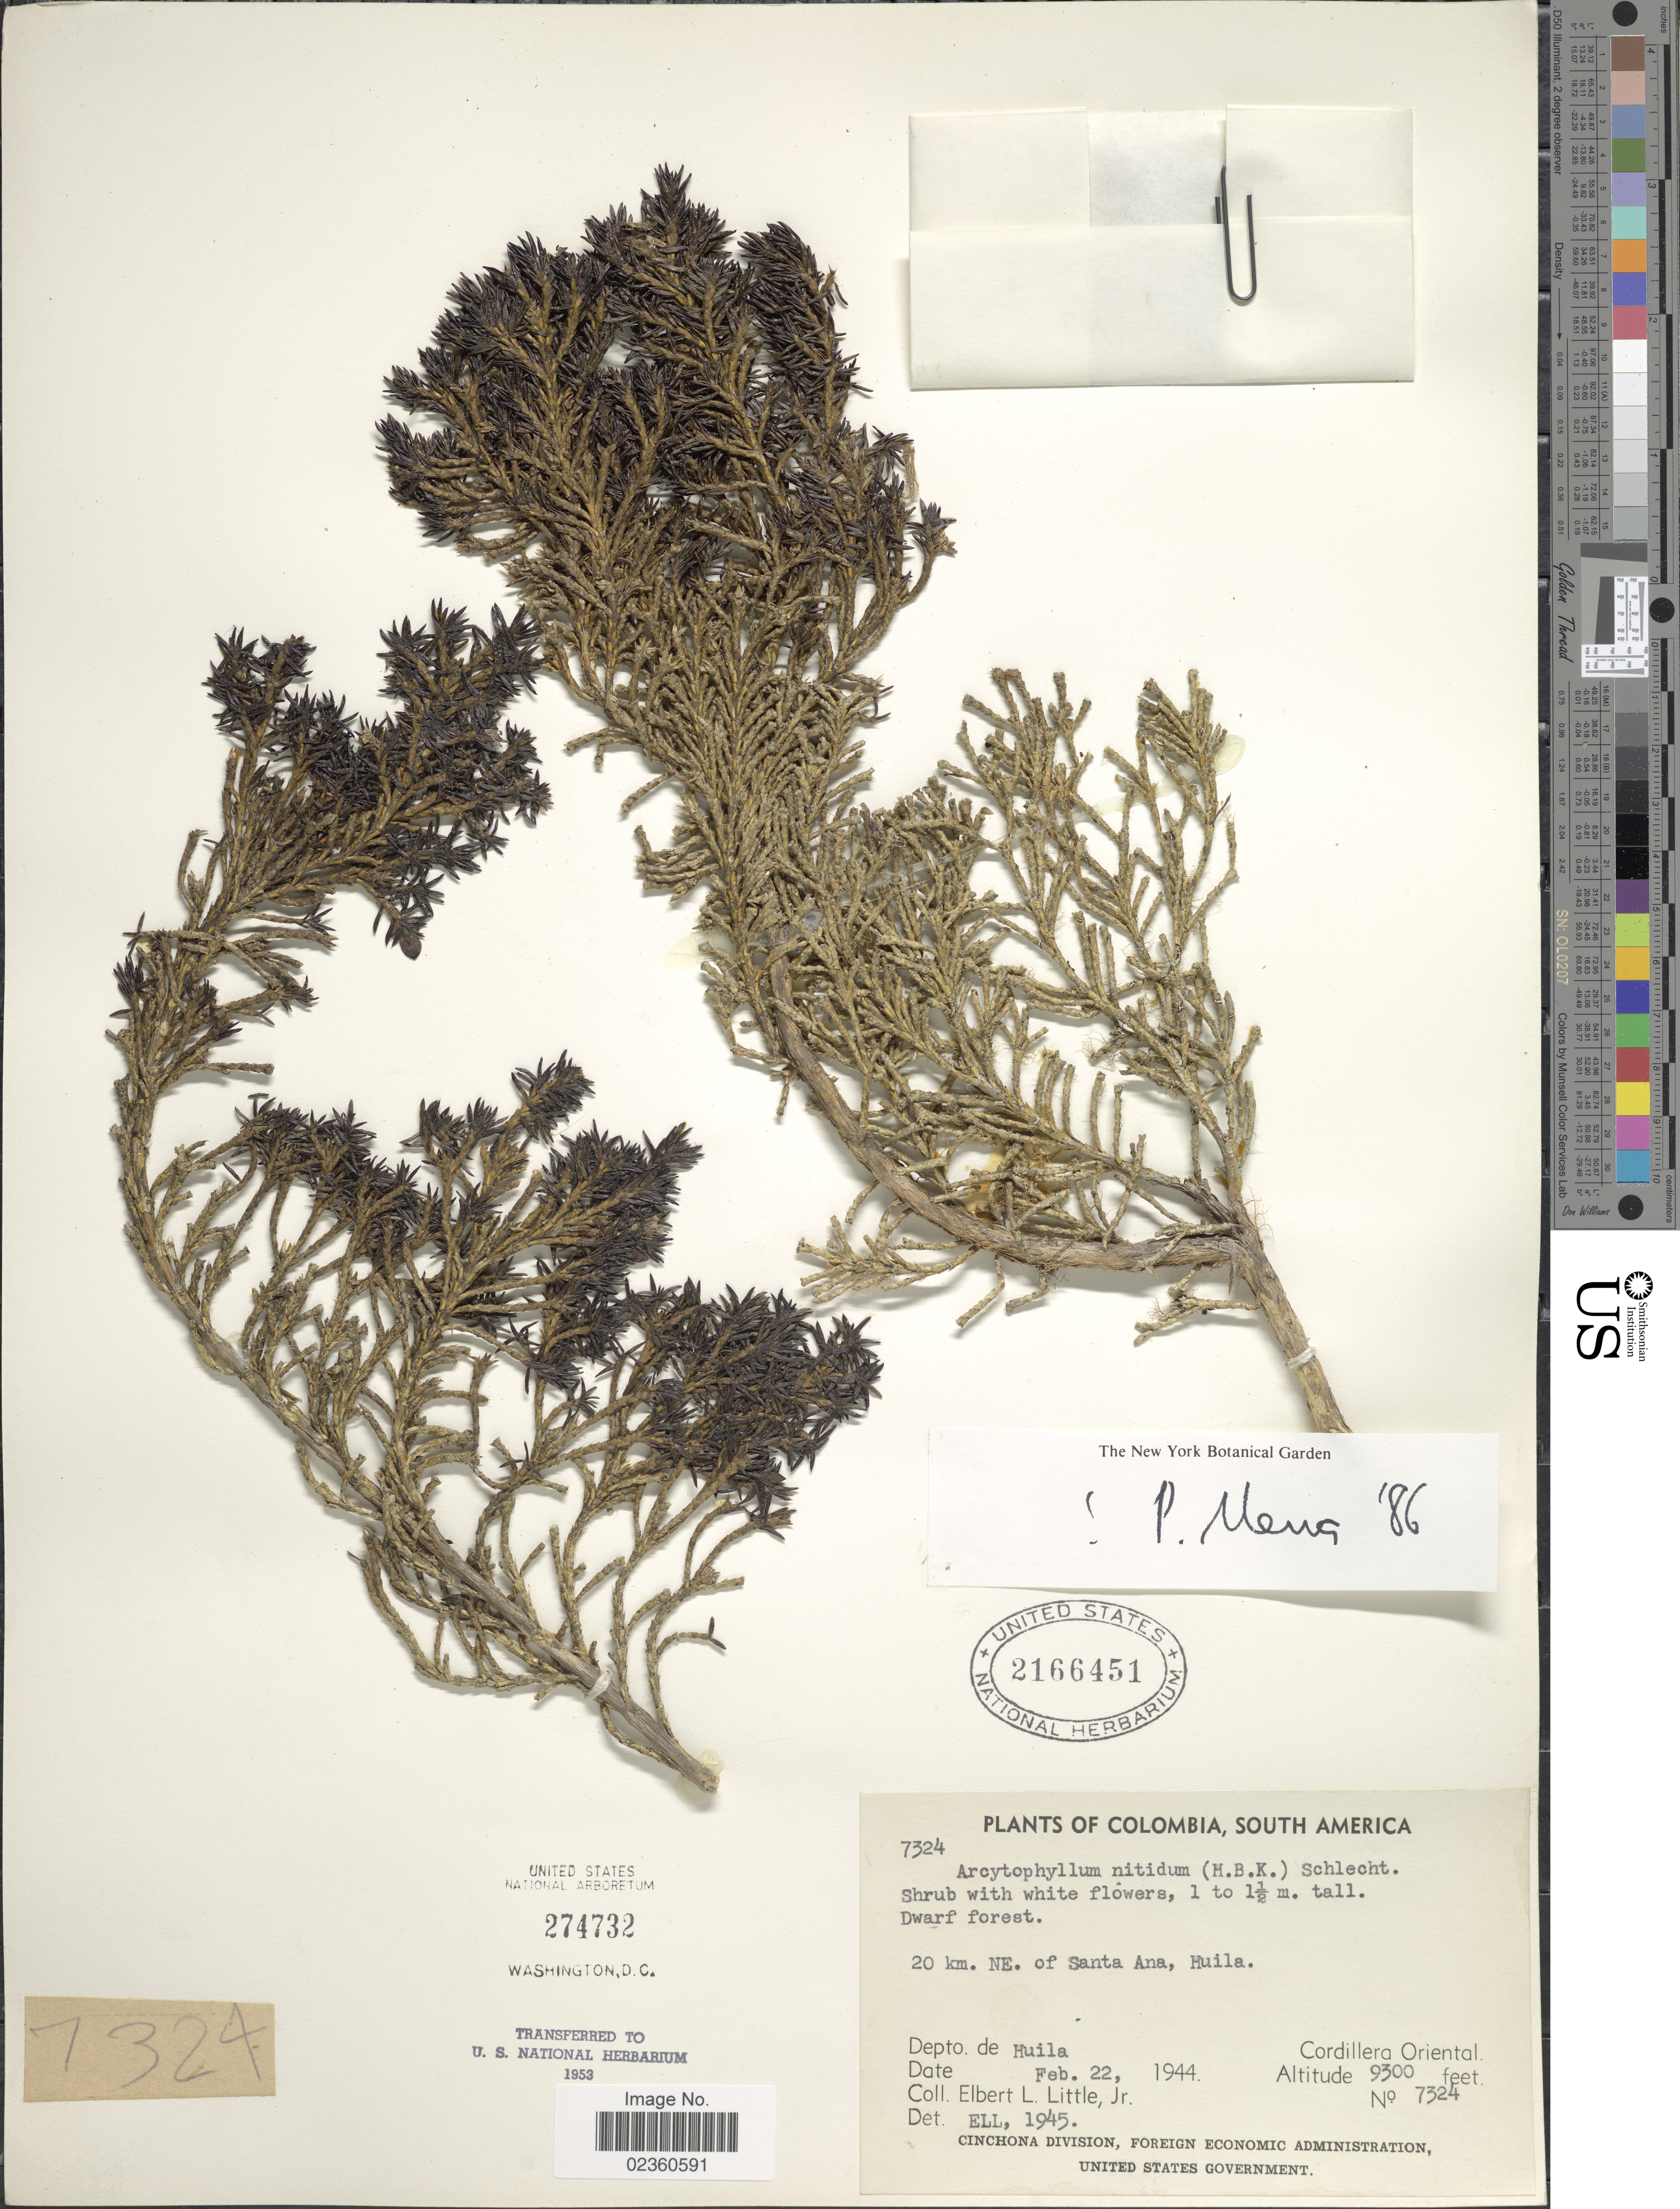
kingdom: Plantae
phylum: Tracheophyta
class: Magnoliopsida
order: Gentianales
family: Rubiaceae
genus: Arcytophyllum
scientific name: Arcytophyllum nitidum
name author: (Kunth) Schltdl.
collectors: E. L. Little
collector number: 7324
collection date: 1944-02-22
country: Colombia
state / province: Huila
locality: Dwarf forest, 20 km NE of Santa Ana, Huila, Depto de Huila, Cordillera Oriental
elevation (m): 2835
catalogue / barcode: US 2166451